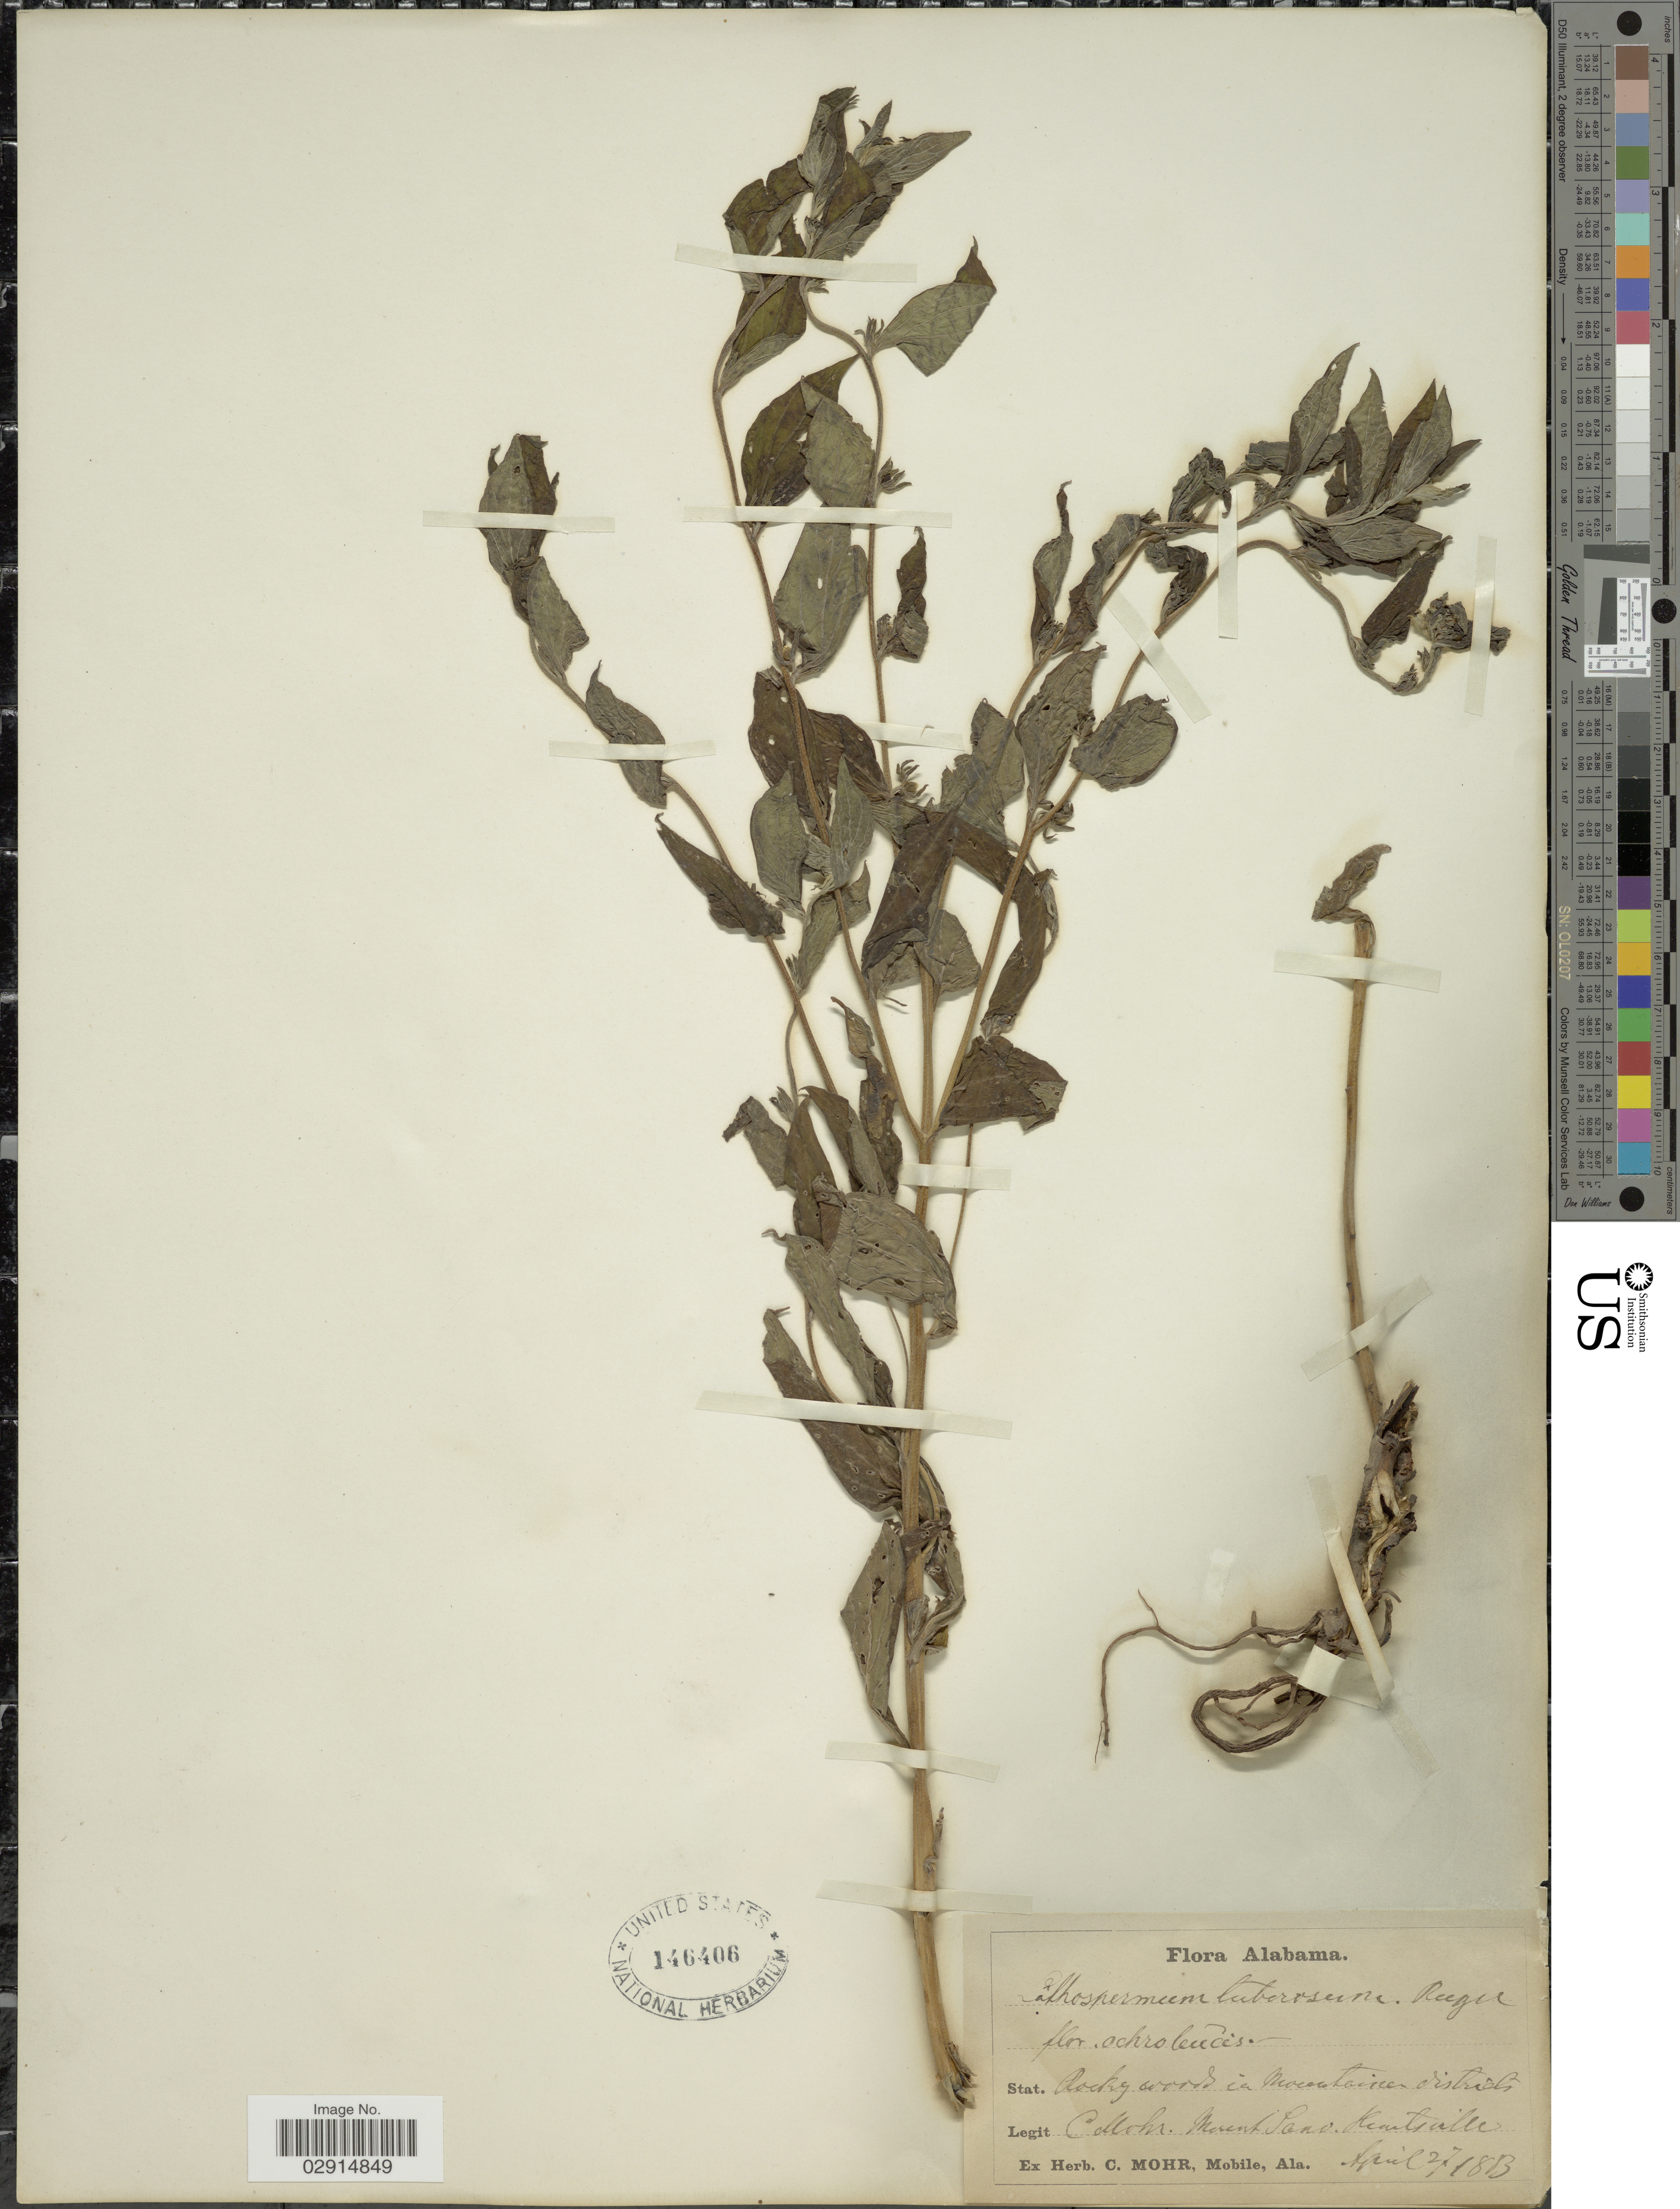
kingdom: Plantae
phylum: Tracheophyta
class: Magnoliopsida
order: Boraginales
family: Boraginaceae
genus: Lithospermum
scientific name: Lithospermum tuberosum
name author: Rugel ex DC.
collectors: C. T. Mohr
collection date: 1813-04-27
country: United States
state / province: Alabama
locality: Stat. Rocky woods in mountains district, Mount Sano Huntsville.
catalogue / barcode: US 146406